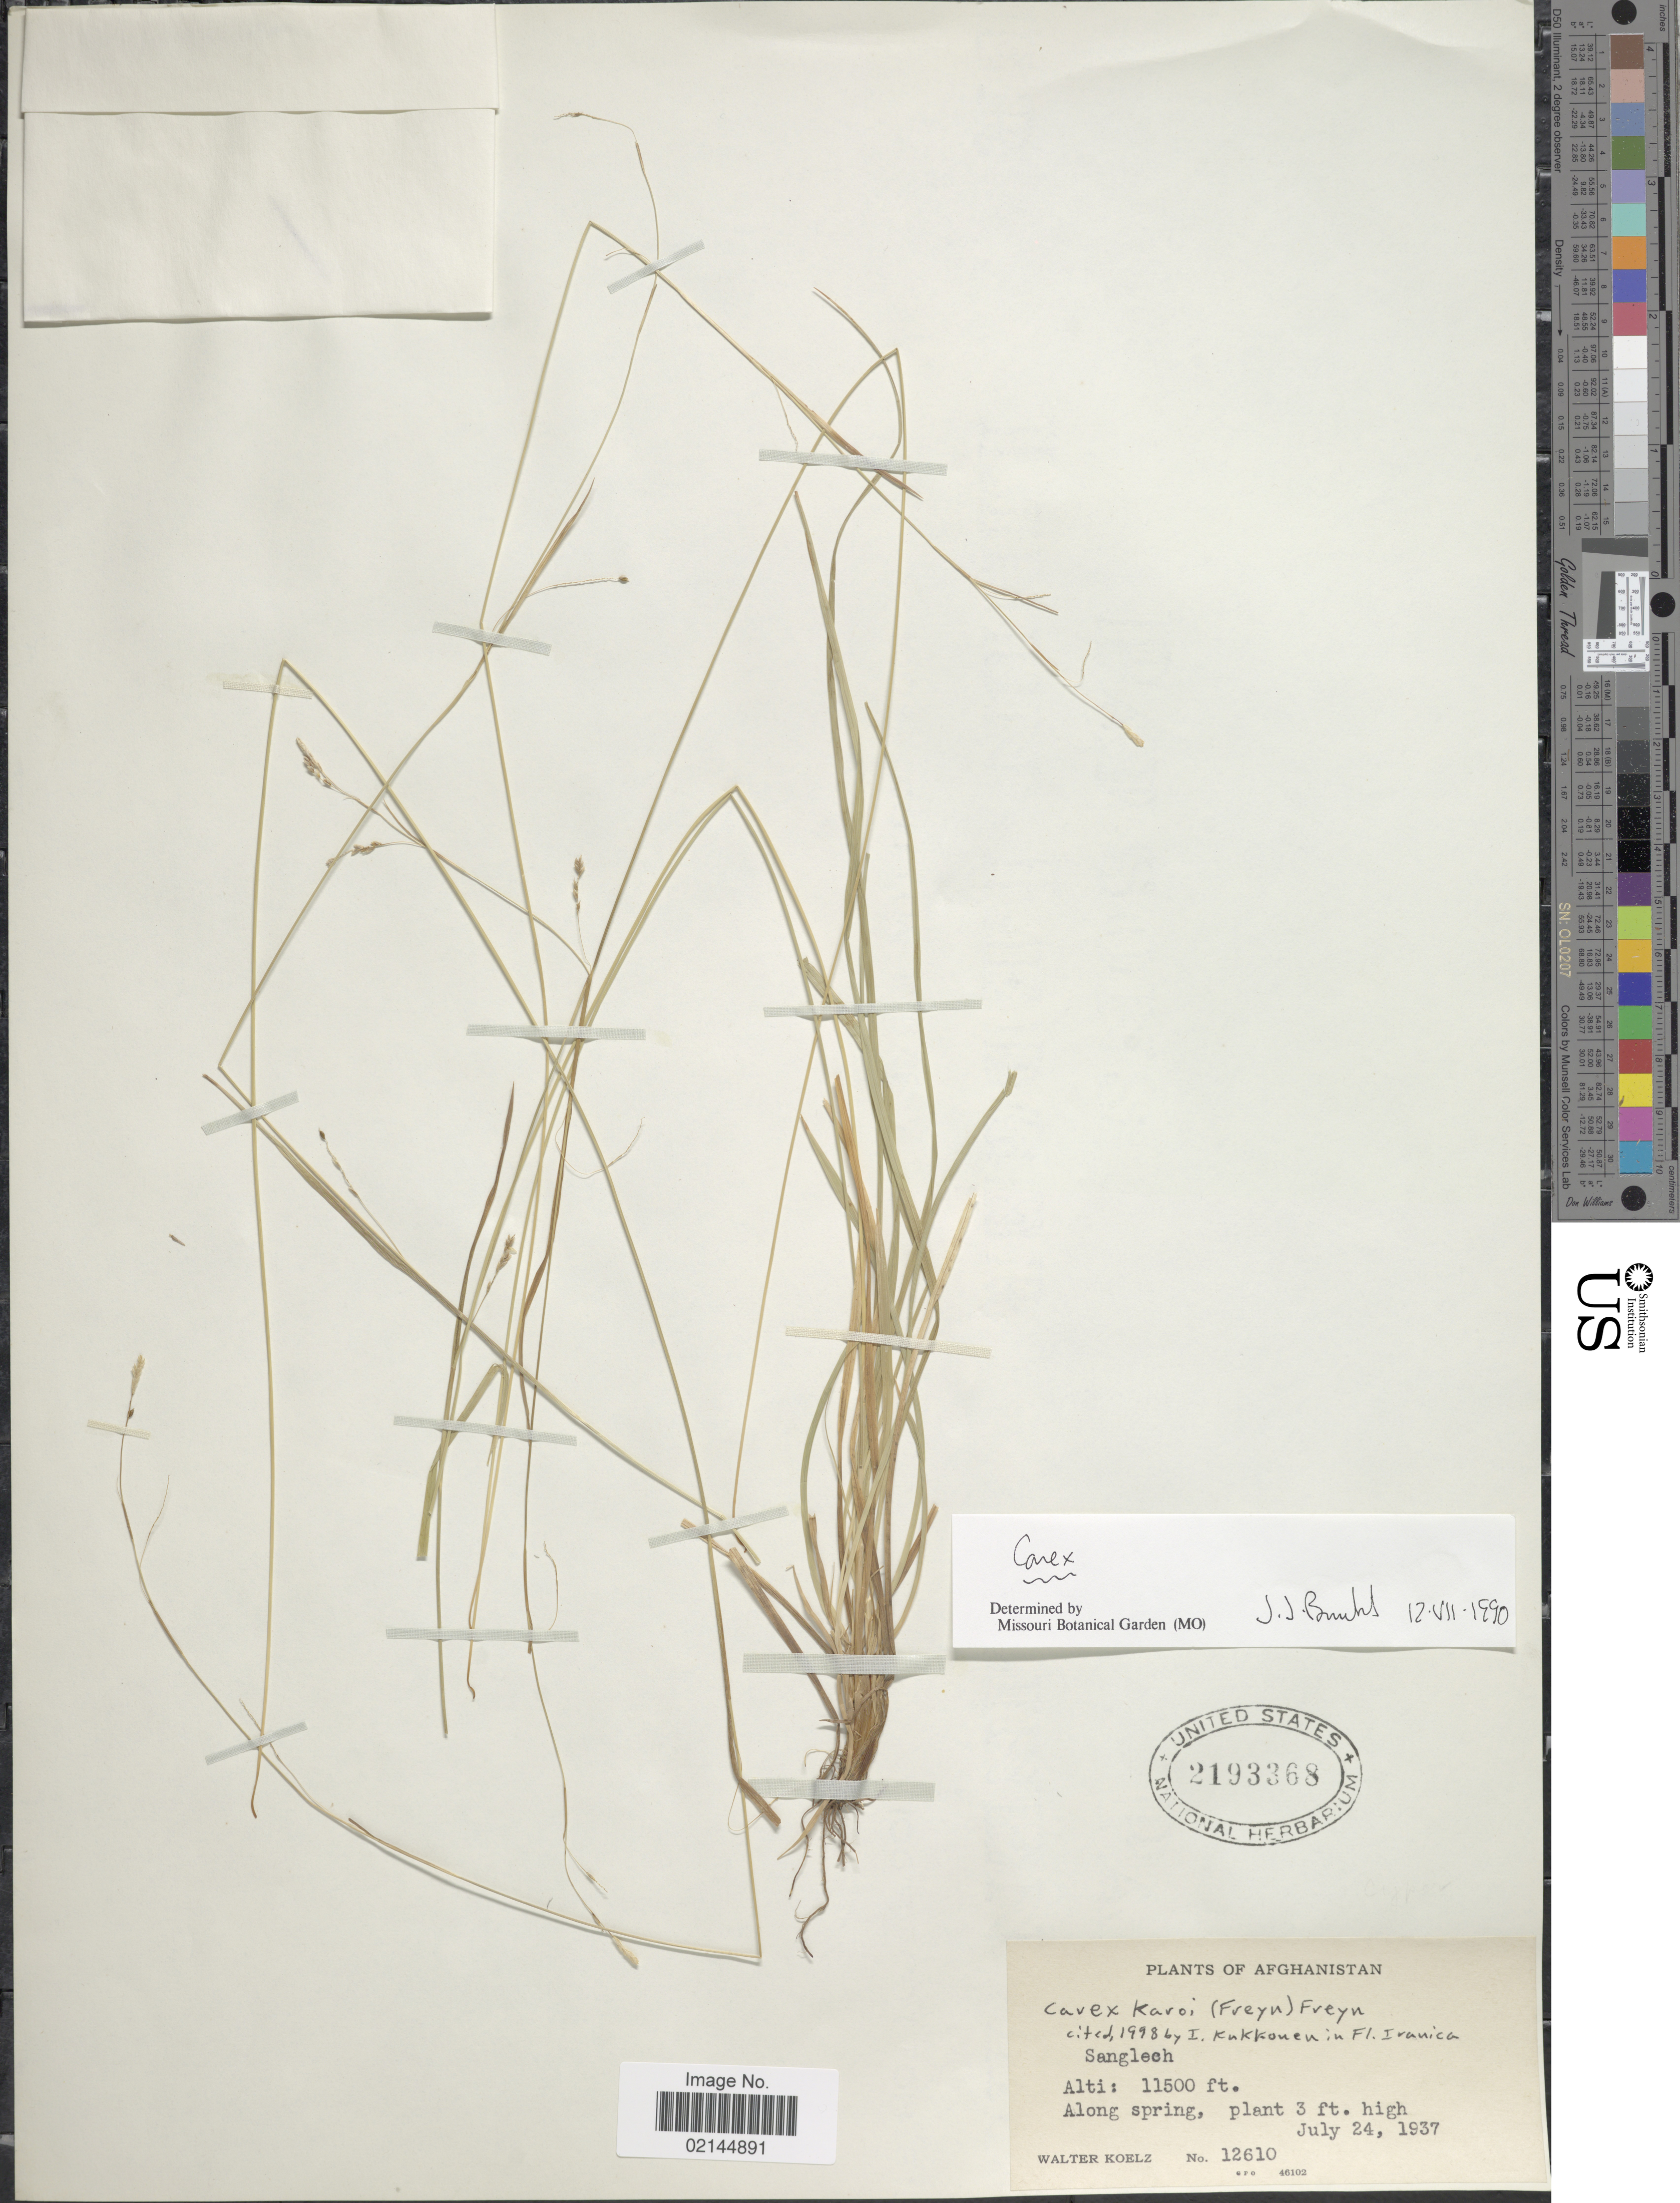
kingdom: Plantae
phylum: Tracheophyta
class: Liliopsida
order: Poales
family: Cyperaceae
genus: Carex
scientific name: Carex karoi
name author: (Freyn) Freyn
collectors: W. N. Koelz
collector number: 12610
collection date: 1937-07-24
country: Afghanistan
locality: Sanglech. Alti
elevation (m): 3505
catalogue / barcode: US 2193368